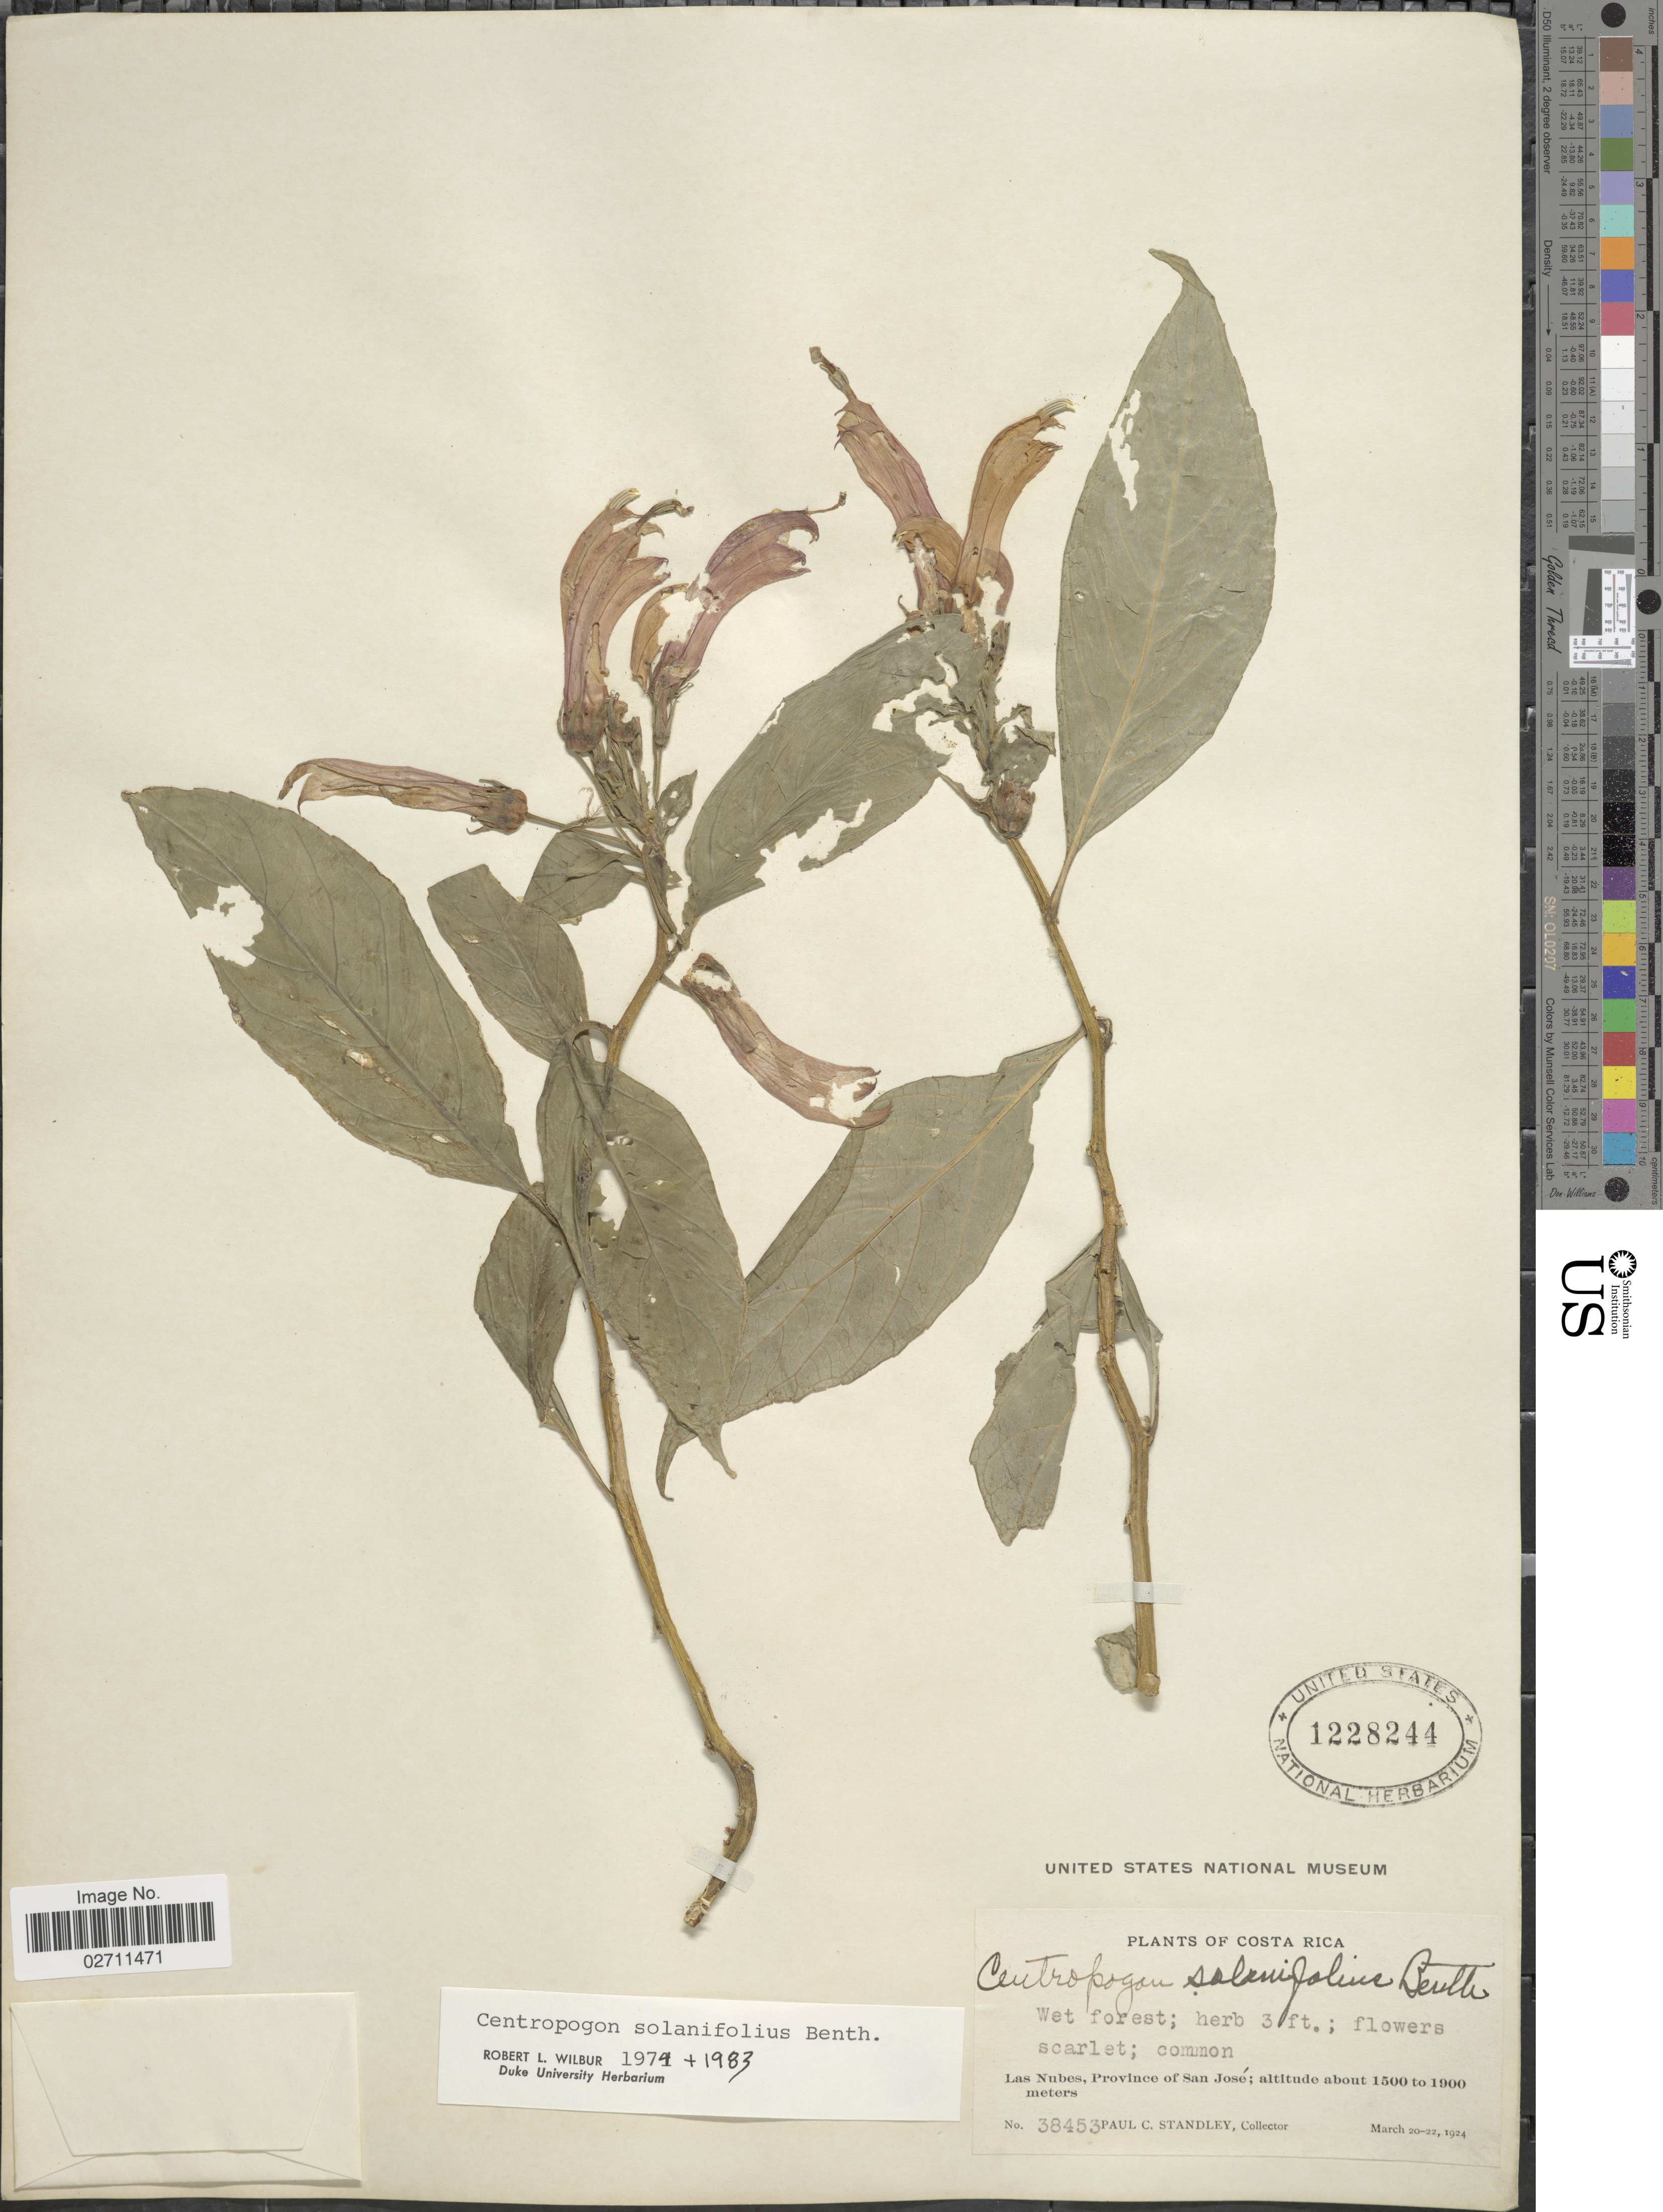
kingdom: Plantae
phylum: Tracheophyta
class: Magnoliopsida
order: Asterales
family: Campanulaceae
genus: Centropogon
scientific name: Centropogon solanifolius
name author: Benth.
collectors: P. C. Standley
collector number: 38453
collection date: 1924-03-20/1924-03-22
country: Costa Rica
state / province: San José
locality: Las Nubes.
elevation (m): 1500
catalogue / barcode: US 1228244